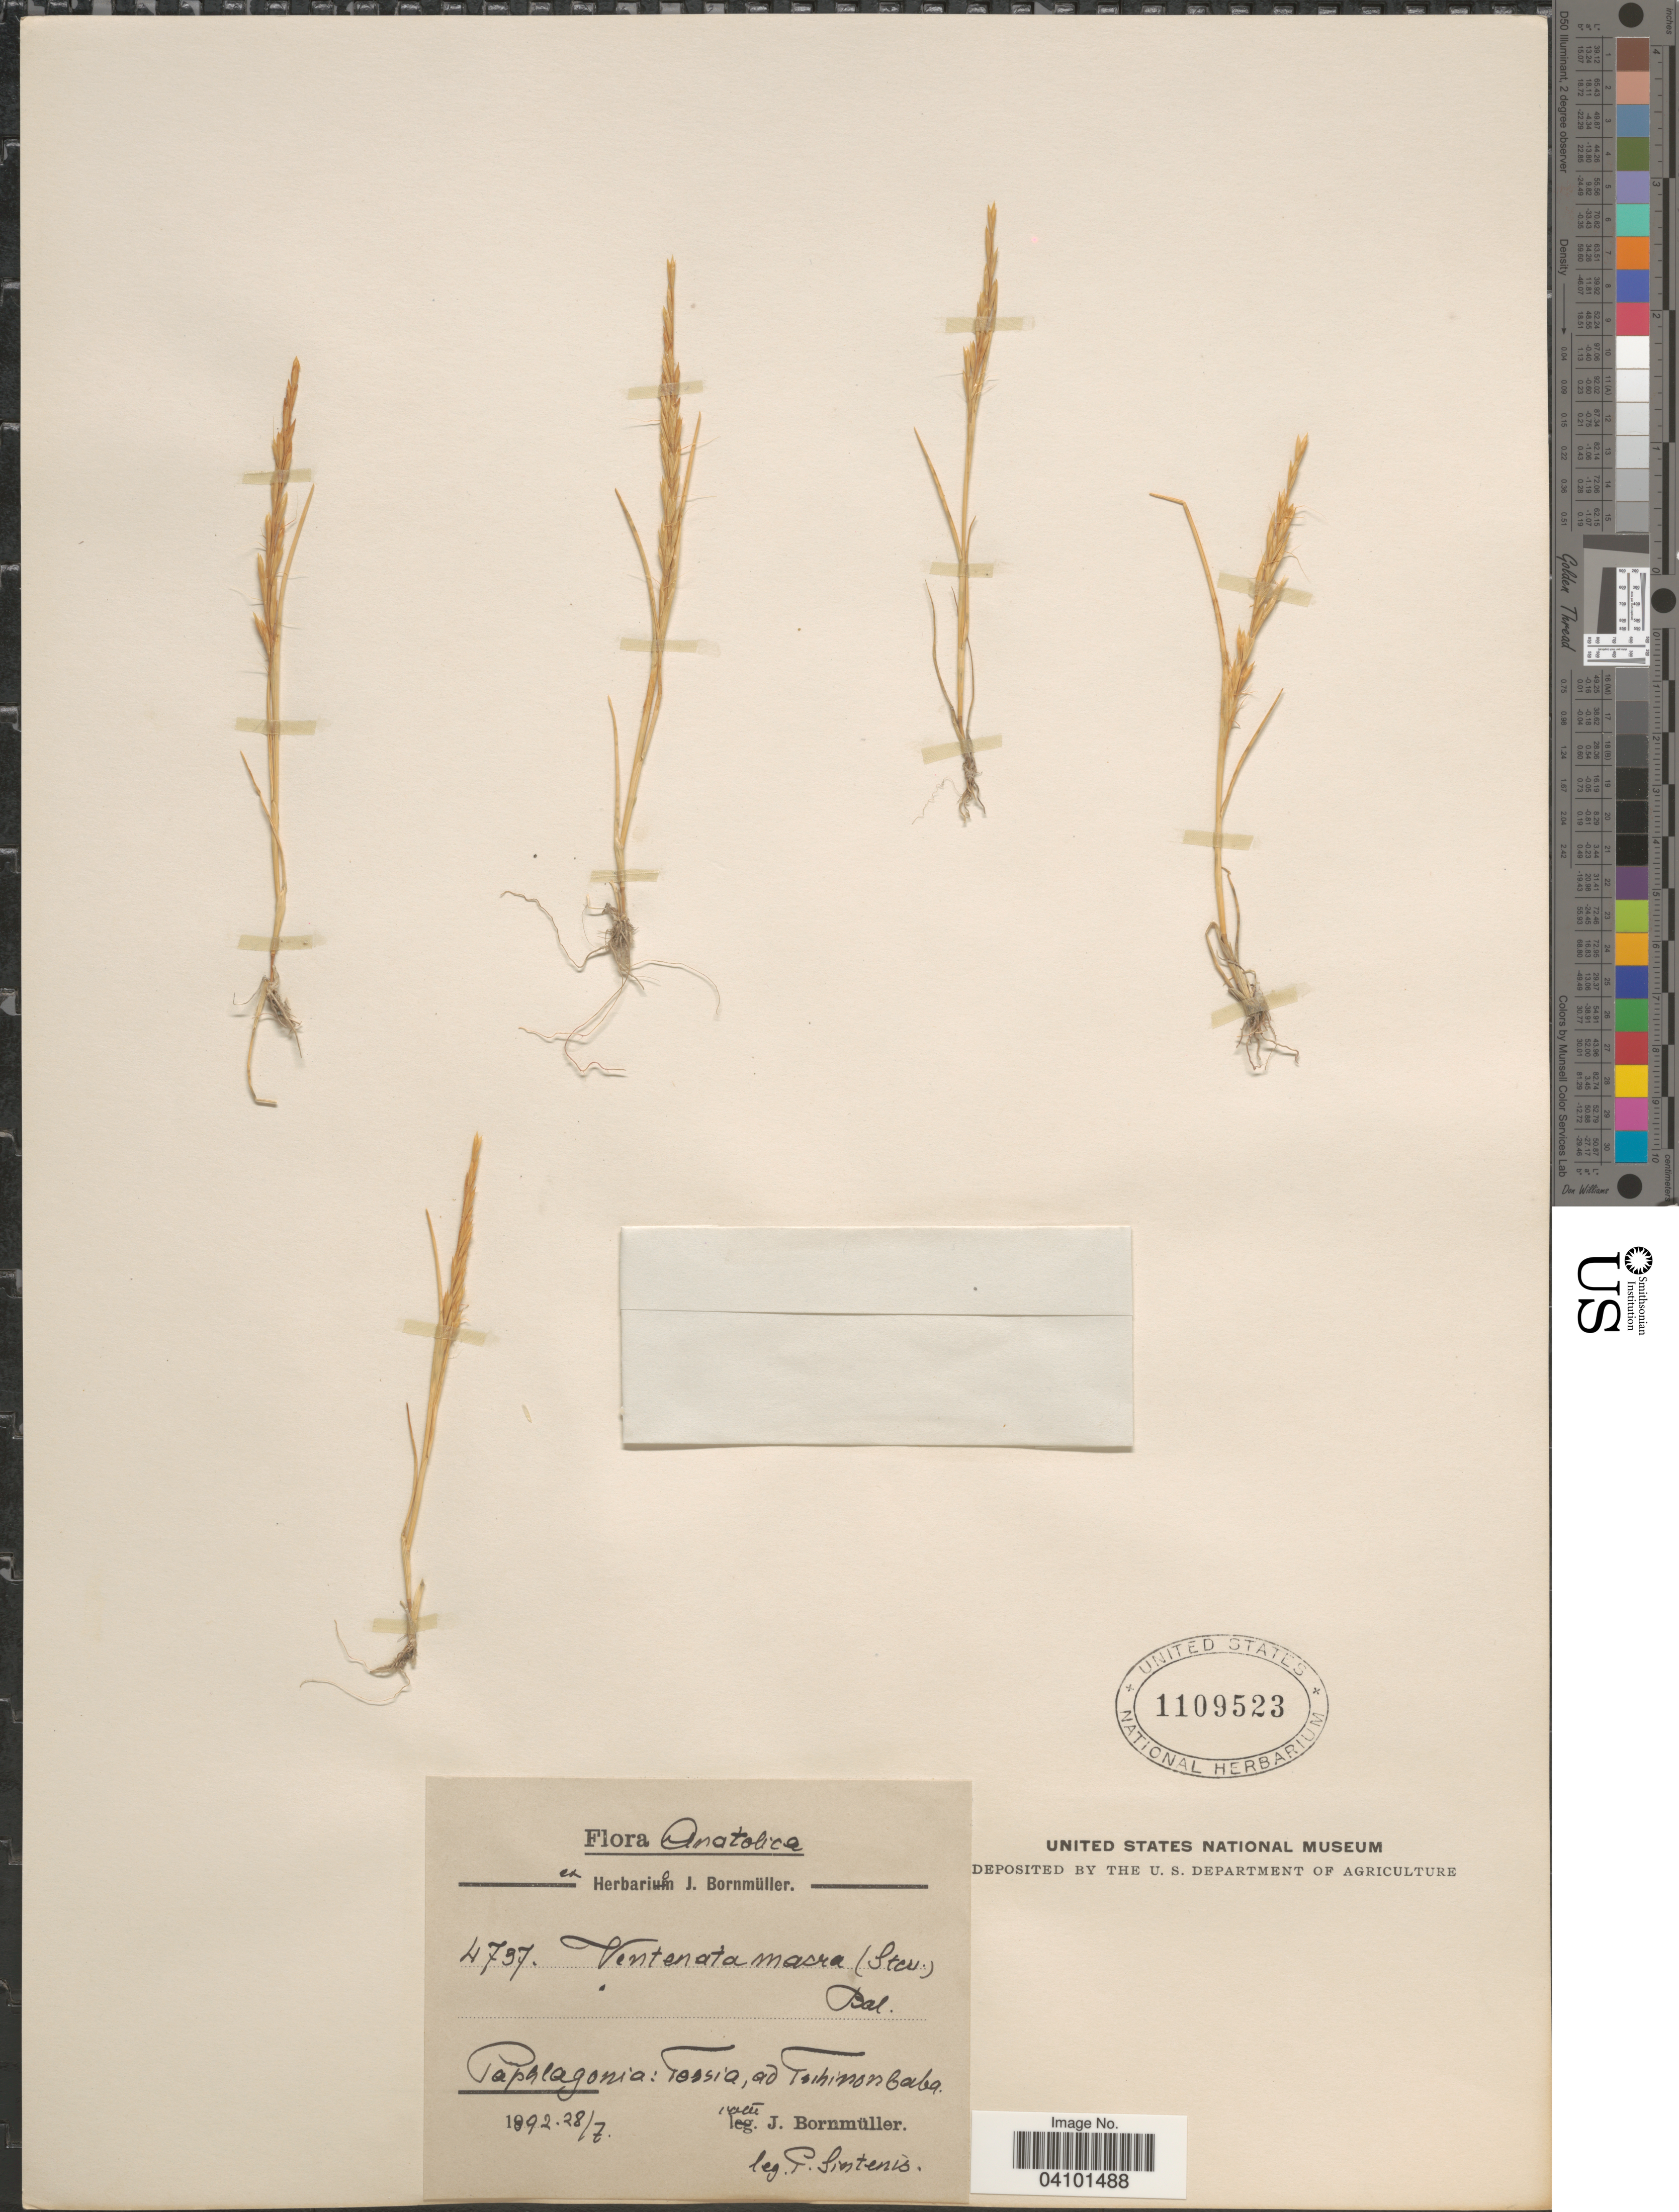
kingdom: Plantae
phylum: Tracheophyta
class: Liliopsida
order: Poales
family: Poaceae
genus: Gaudinopsis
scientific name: Gaudinopsis macra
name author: (Steven ex M. Bieb.) Eig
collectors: P. Sintenis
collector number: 4737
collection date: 1892-07-28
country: Turkey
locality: Anatolica. Paphlagonia: Tossia, ad Tshinorbaba.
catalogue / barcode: US 1109523